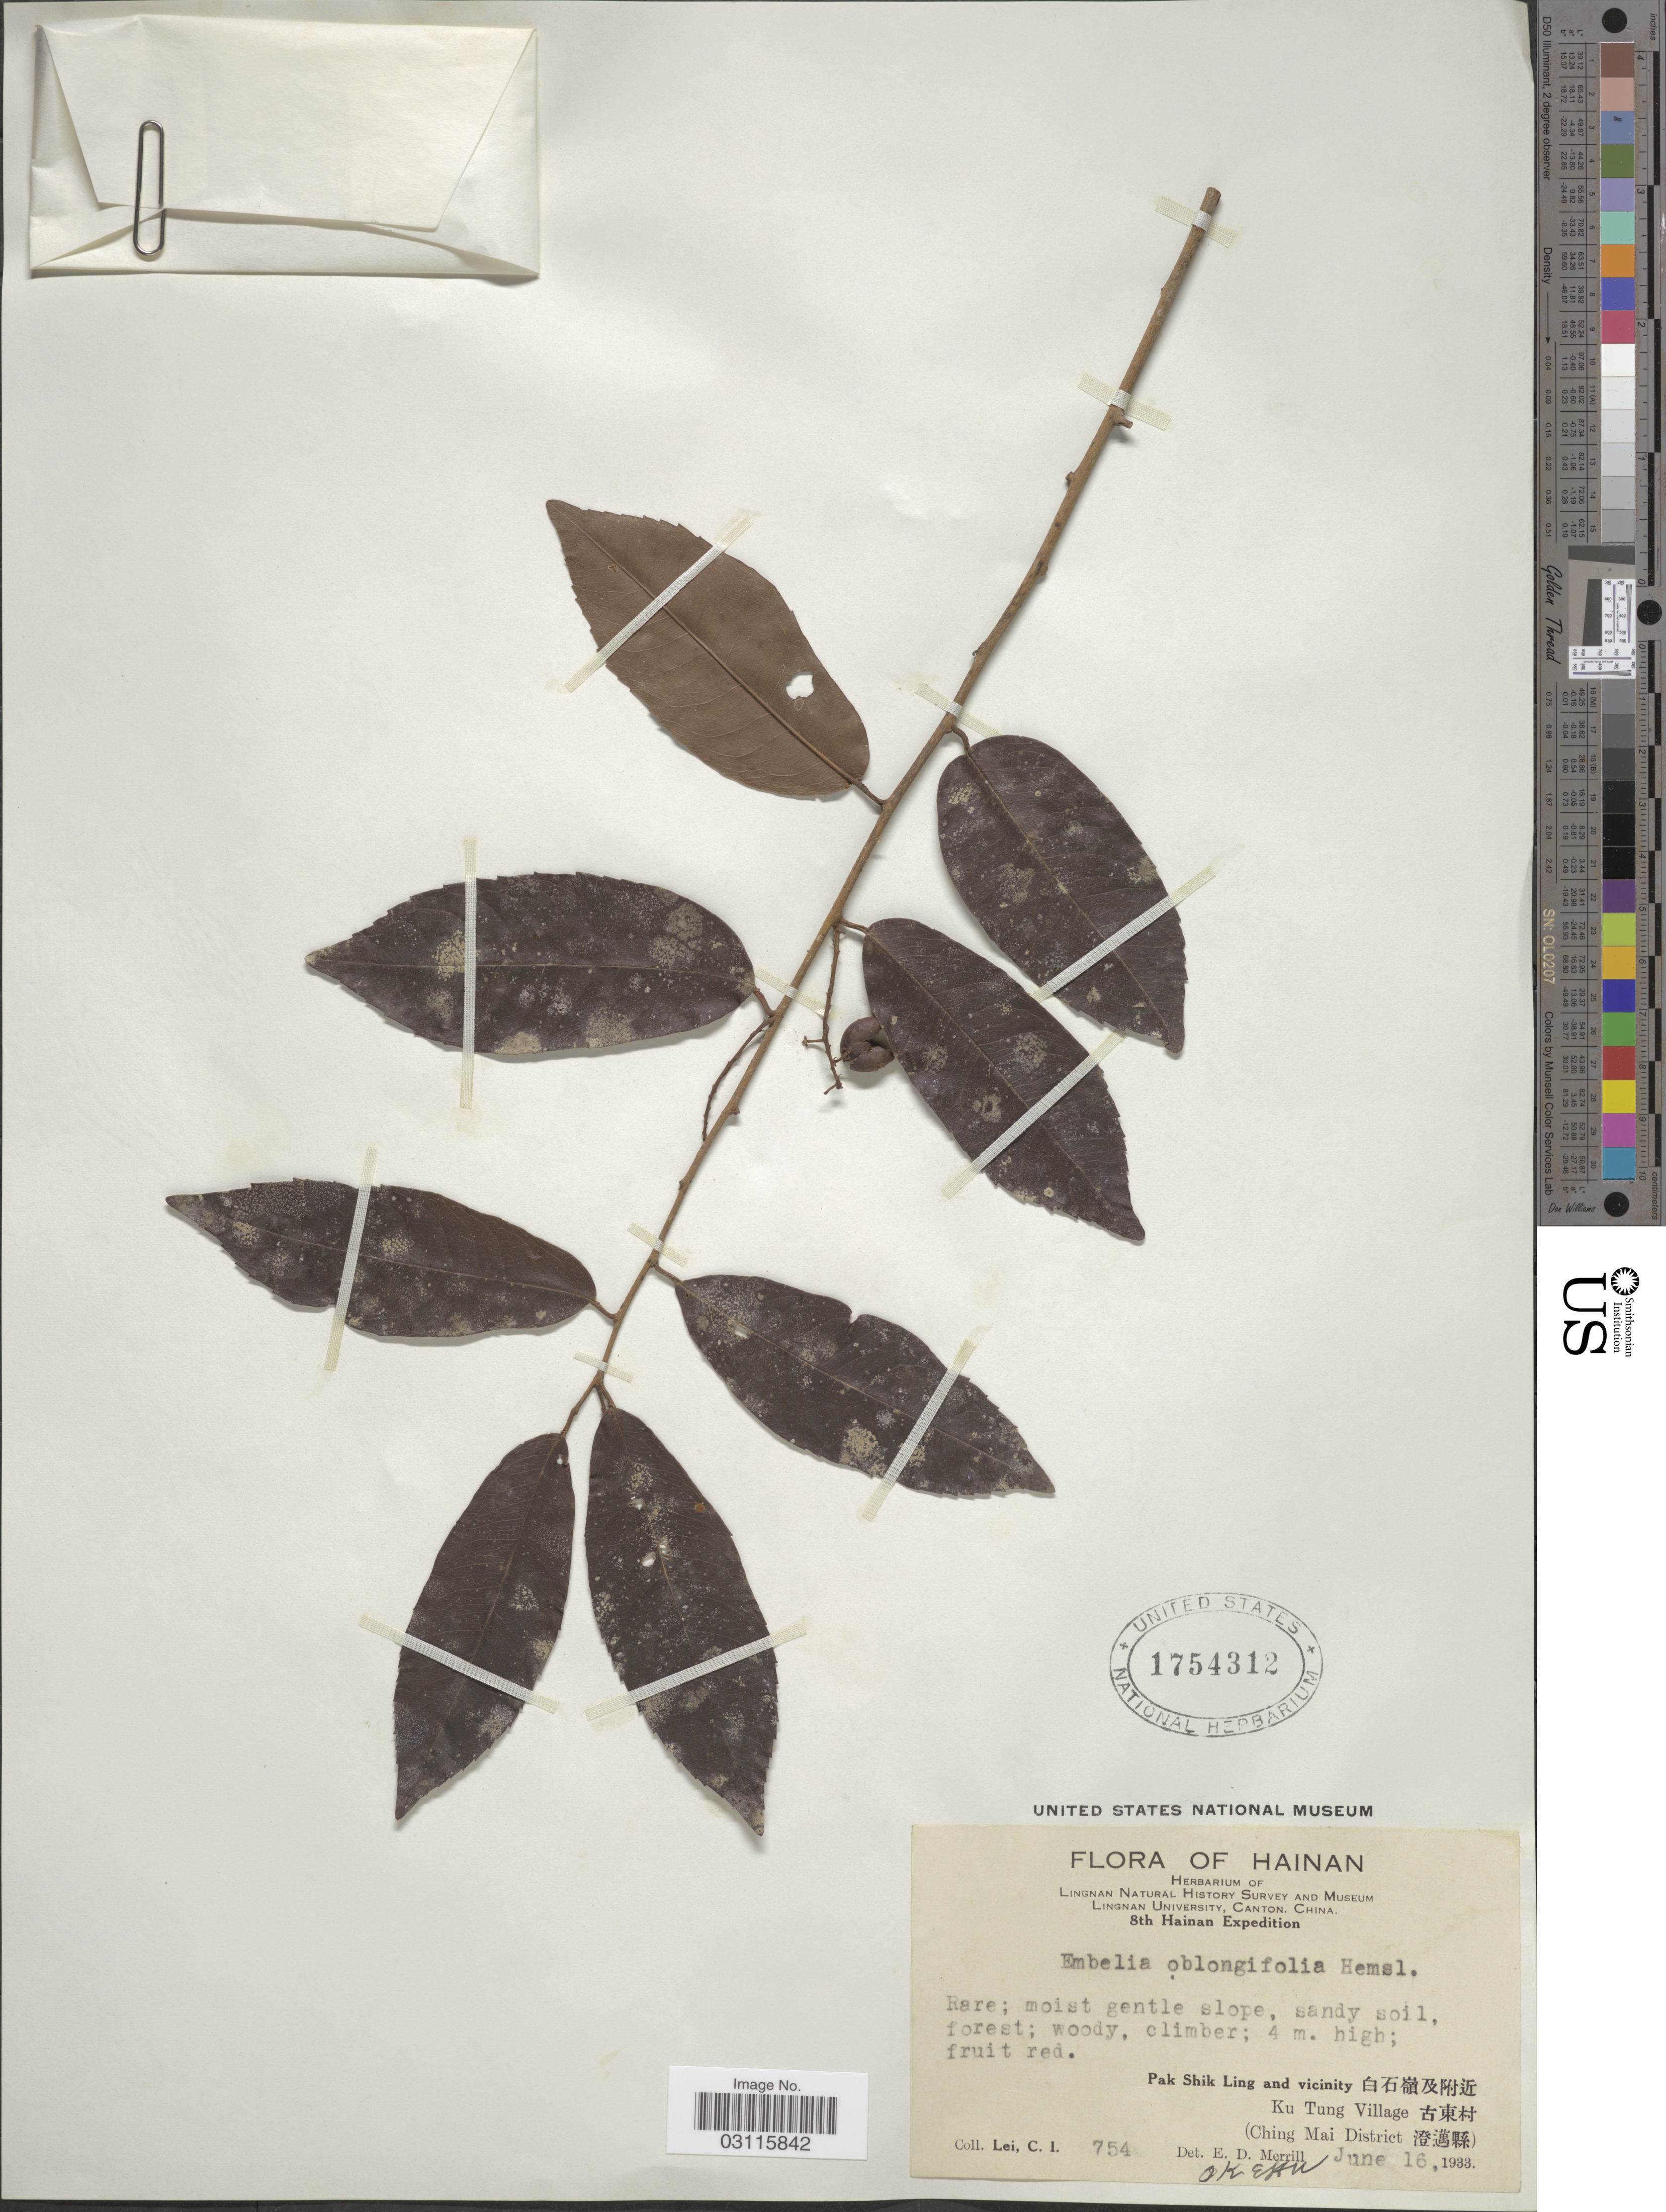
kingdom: Plantae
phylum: Tracheophyta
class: Magnoliopsida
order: Ericales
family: Primulaceae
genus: Embelia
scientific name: Embelia oblongifolia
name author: Hemsl.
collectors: C. I. Lei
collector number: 754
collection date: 1933-06-16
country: China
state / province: Hainan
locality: Pak Shik Ling and vicinity. Ku Tung Village (Ching Mai District).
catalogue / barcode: US 1754312